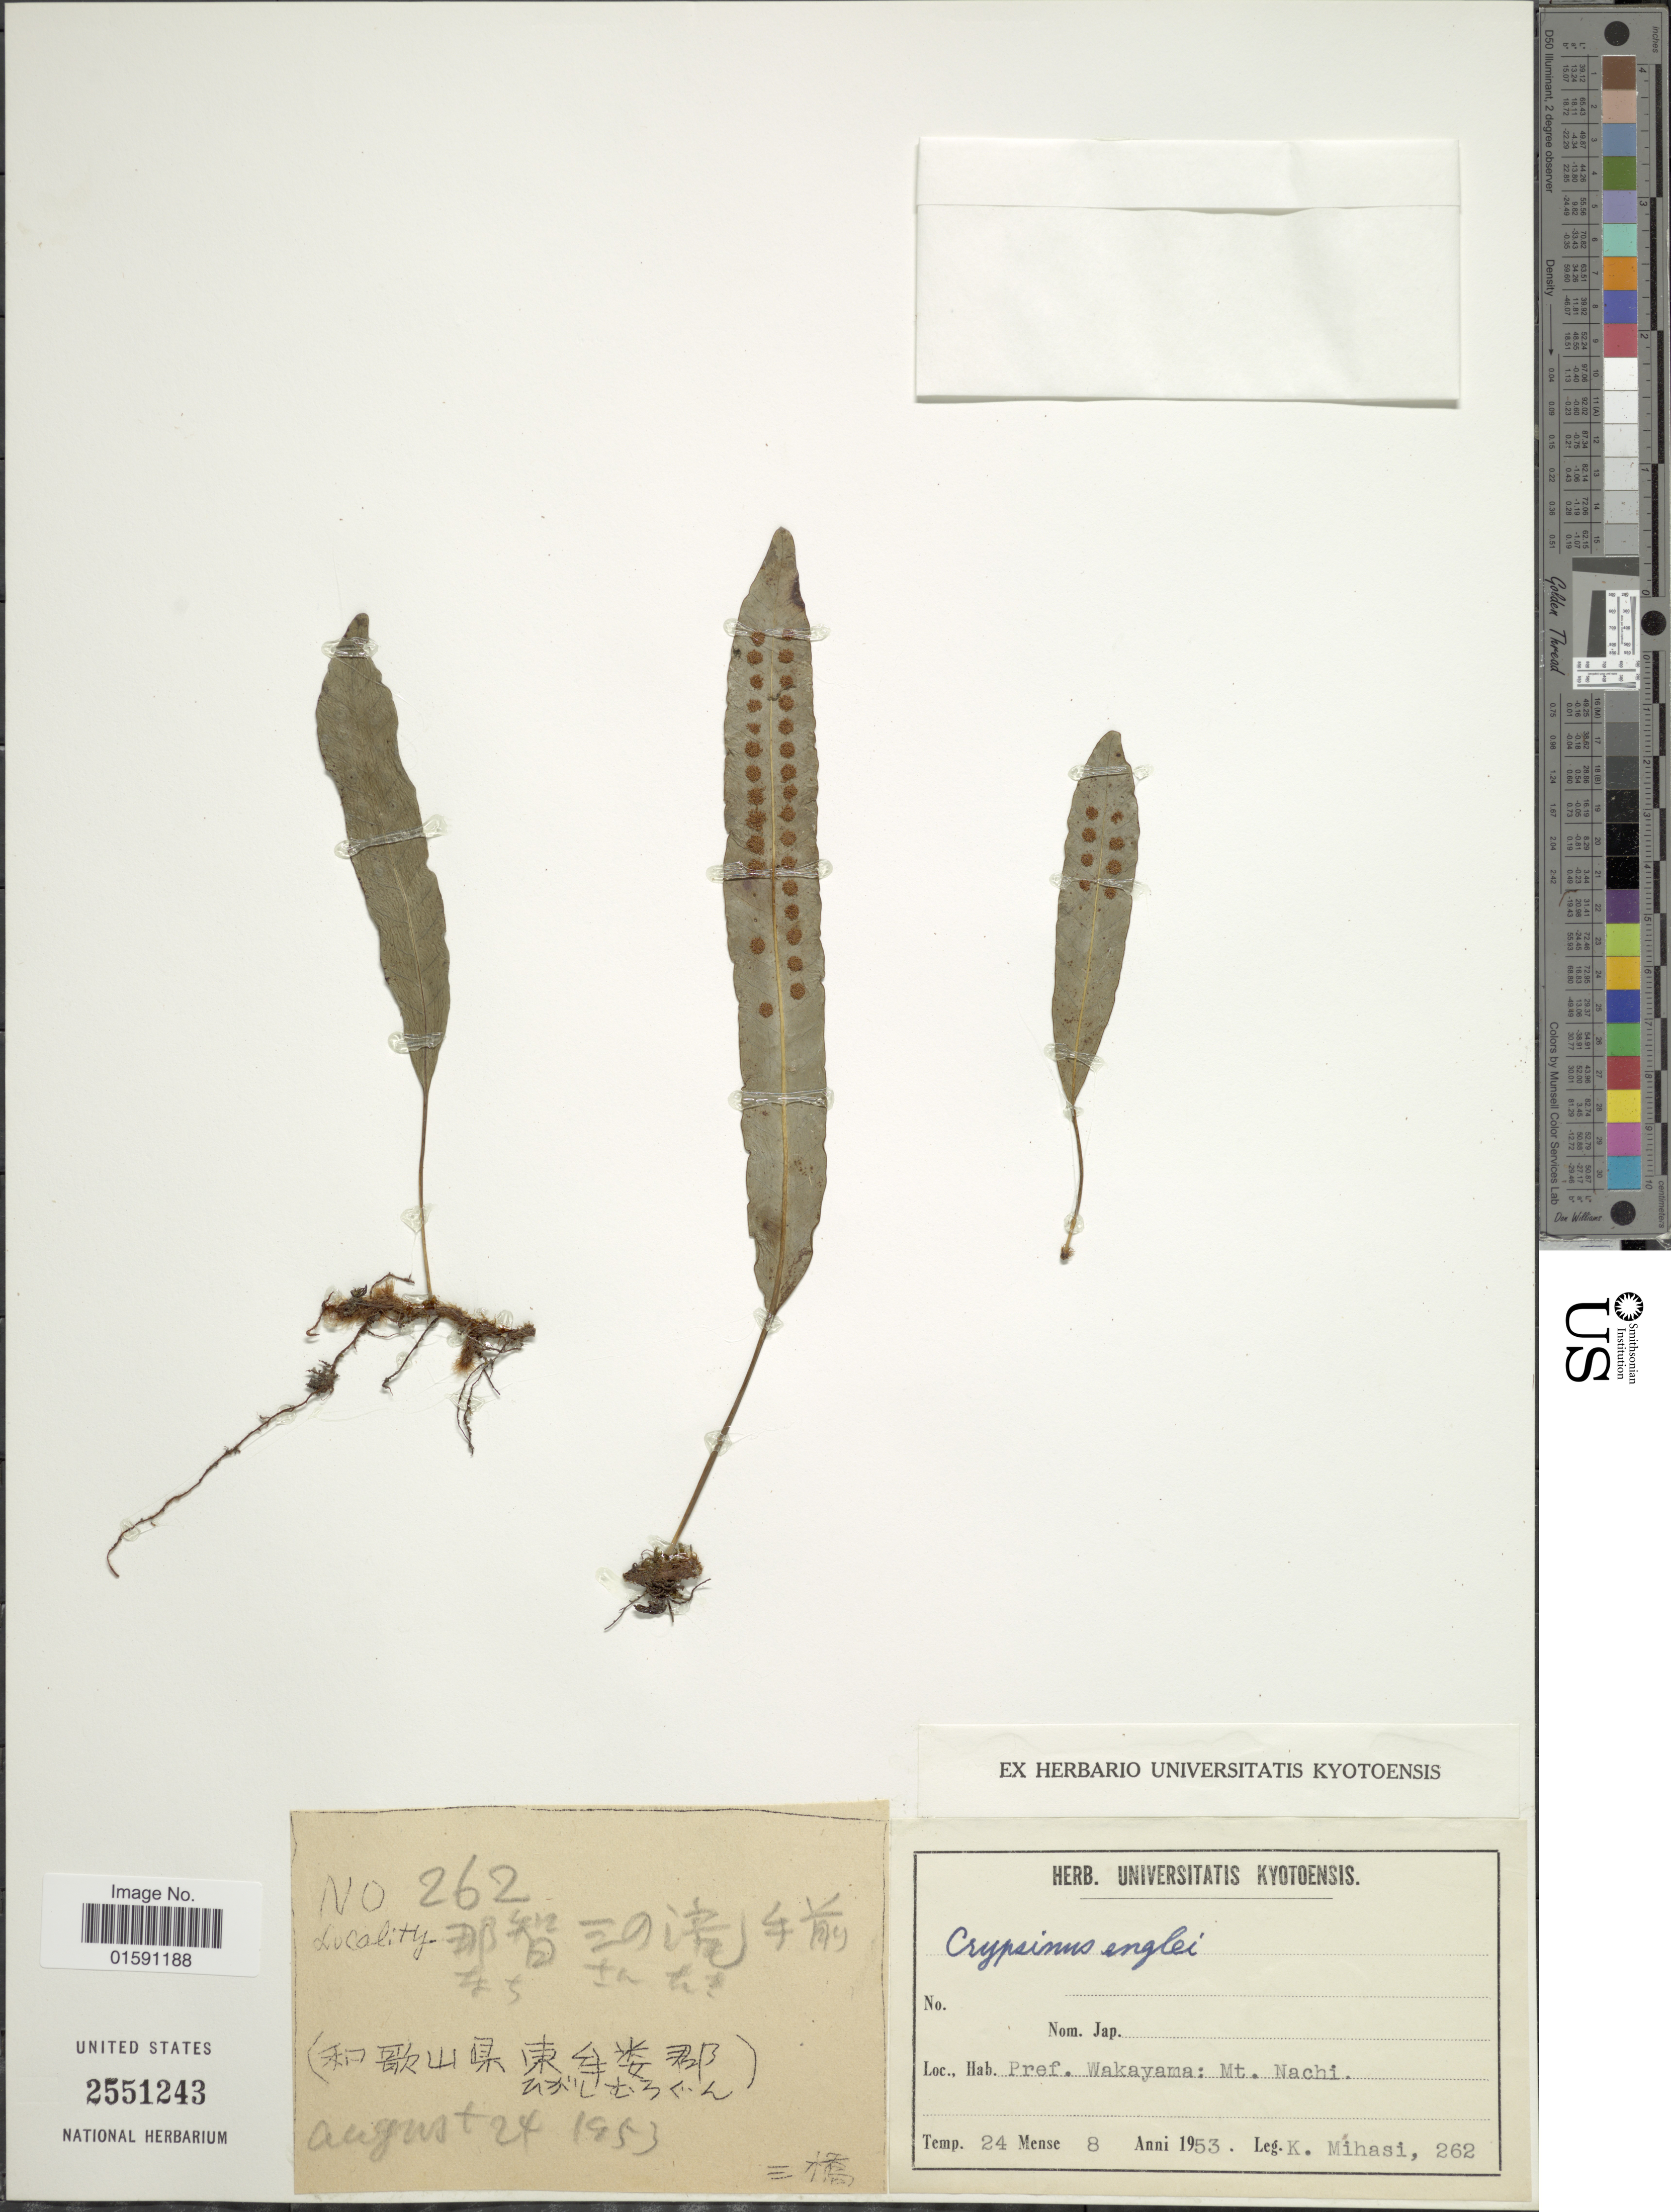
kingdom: Plantae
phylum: Tracheophyta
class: Polypodiopsida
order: Polypodiales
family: Polypodiaceae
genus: Selliguea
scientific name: Selliguea engleri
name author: (Luerss.) Fraser-Jenk.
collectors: K. Mihasi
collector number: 262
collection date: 1953-08-24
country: Japan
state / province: Wakayama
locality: Pref. Wakayama: Mt. Nachi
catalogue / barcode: US 2551243